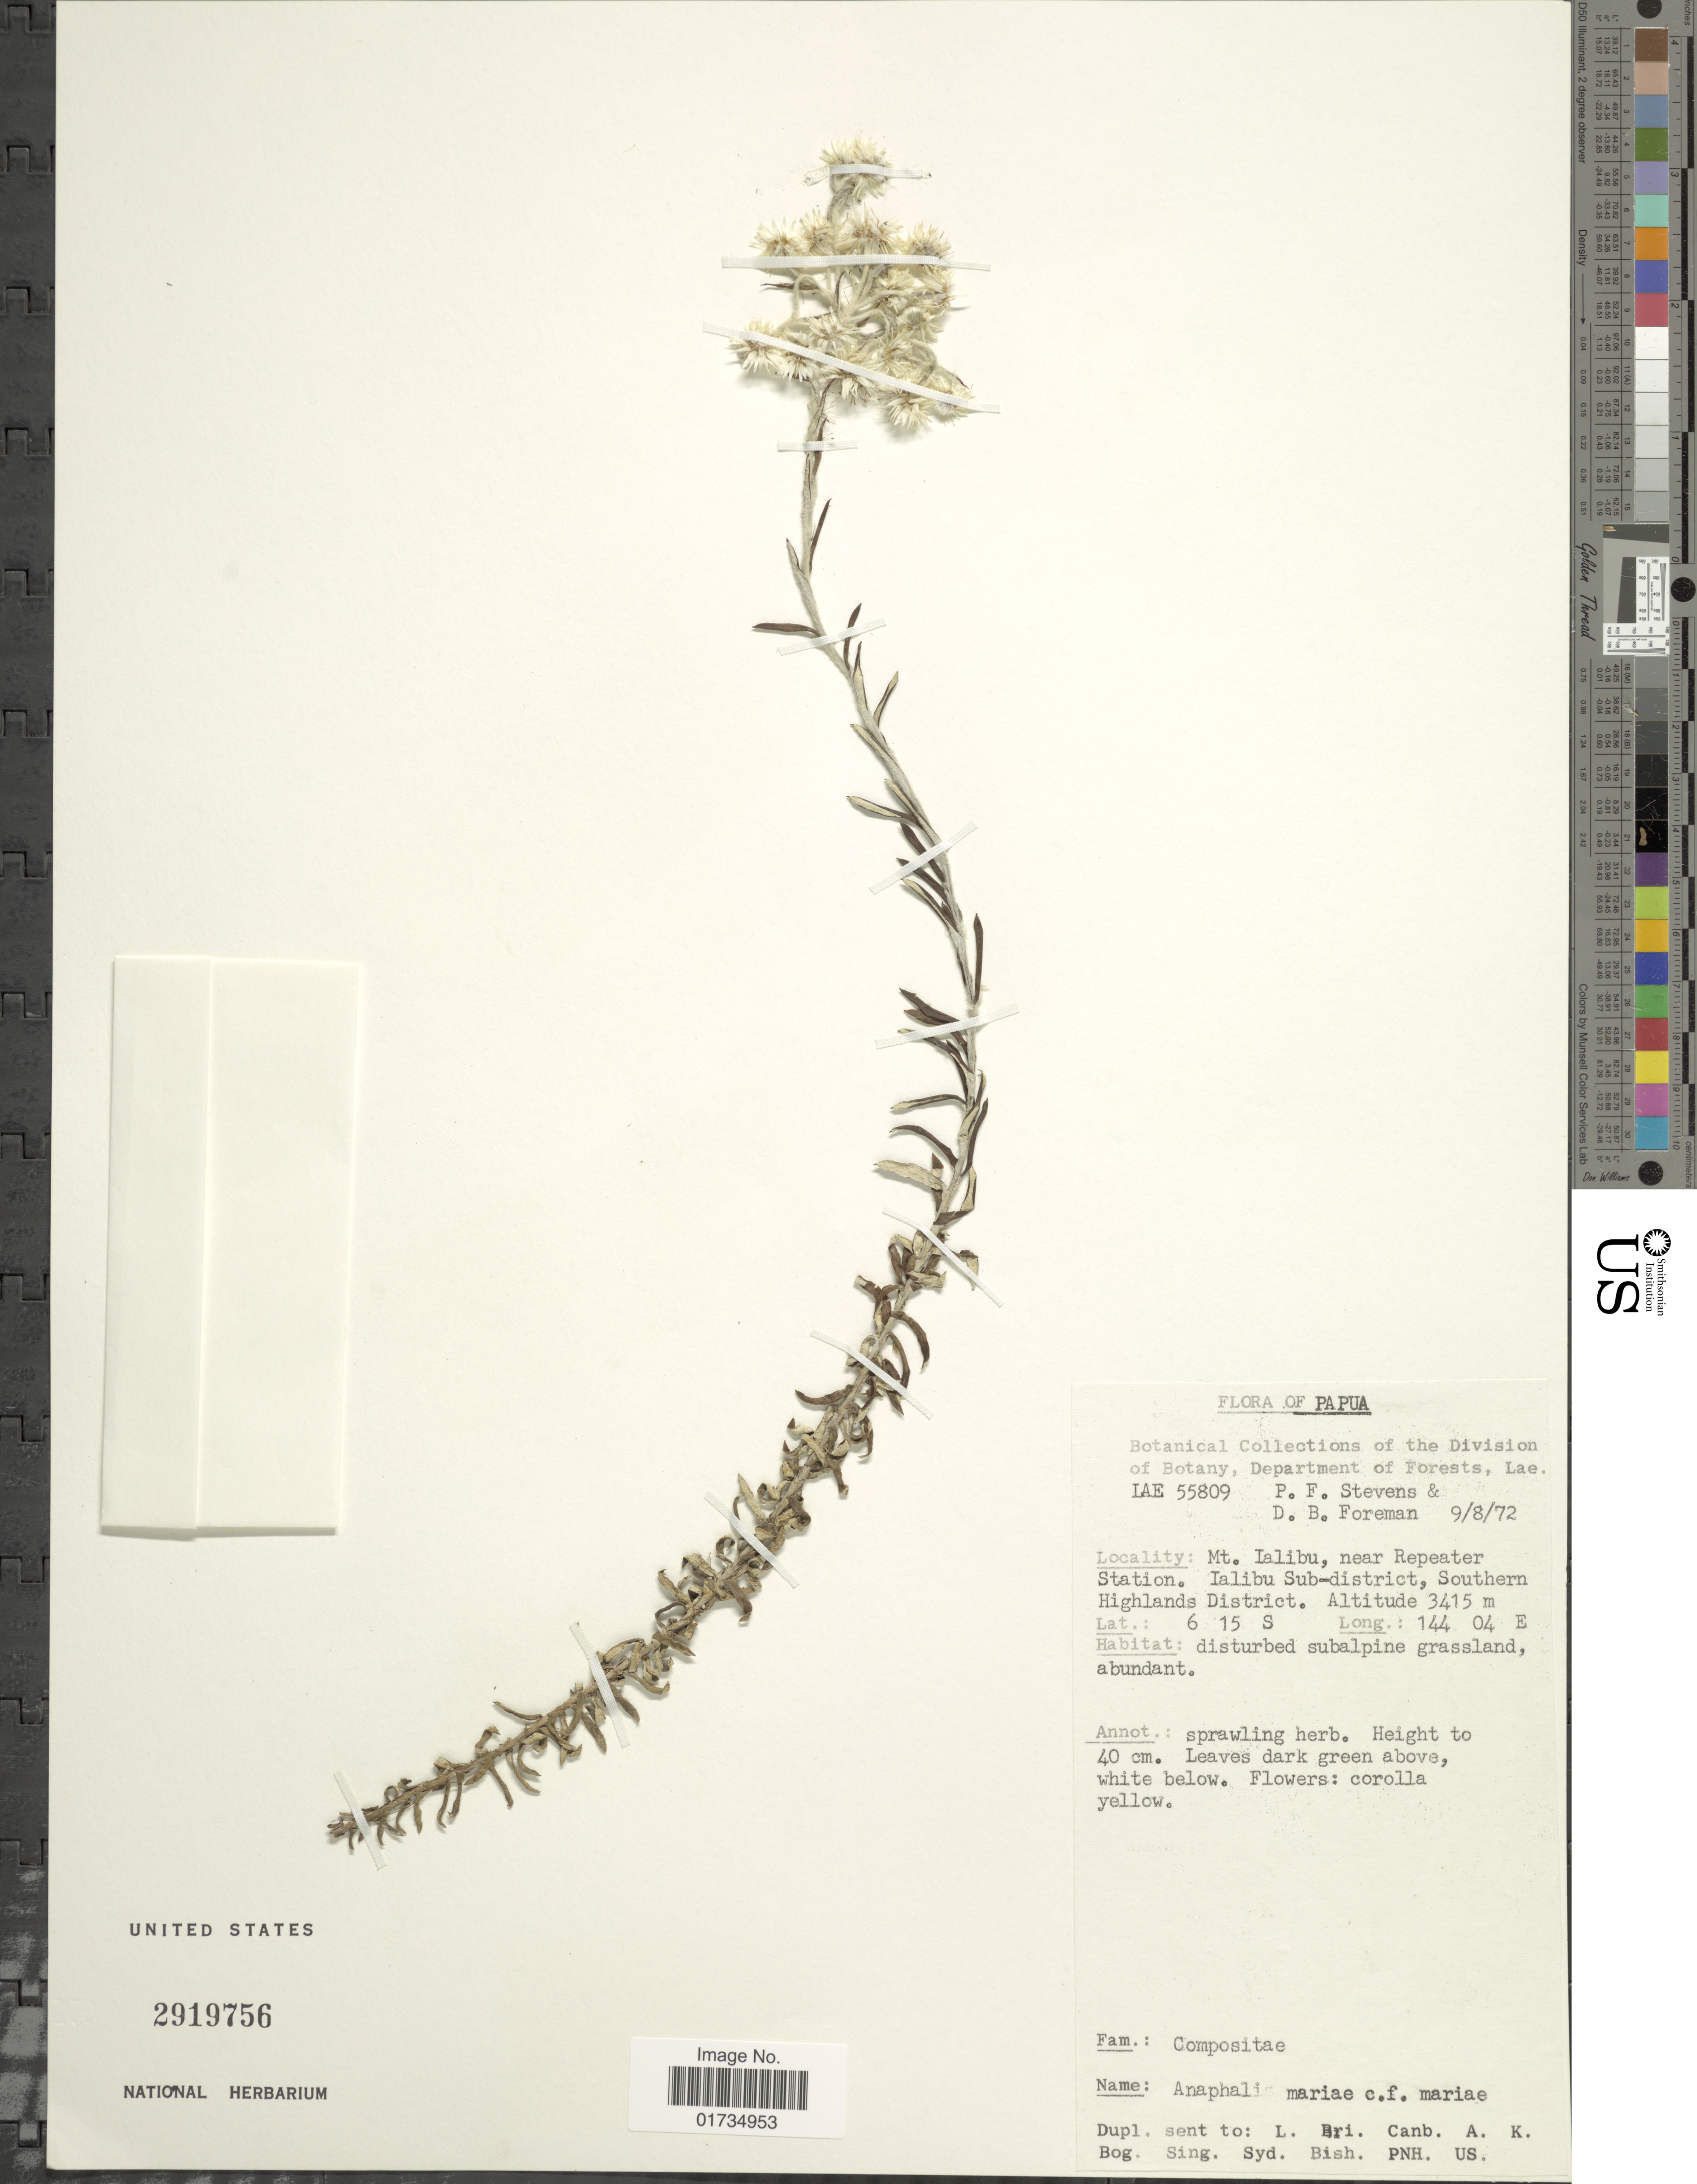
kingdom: Plantae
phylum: Tracheophyta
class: Magnoliopsida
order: Asterales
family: Asteraceae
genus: Anaphalis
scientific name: Anaphalis mariae f. mariae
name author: F. Muell.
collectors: P. F. Stevens & D. Foreman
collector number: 55809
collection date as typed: Transcribed d/m/y: 9/8/72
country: Papua New Guinea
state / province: Southern Highlands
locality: Papua. Mt. Ialibu, near Repeater Station. Ialibu Sub-district, Southern Highlands District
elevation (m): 3415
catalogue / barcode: US 2919756